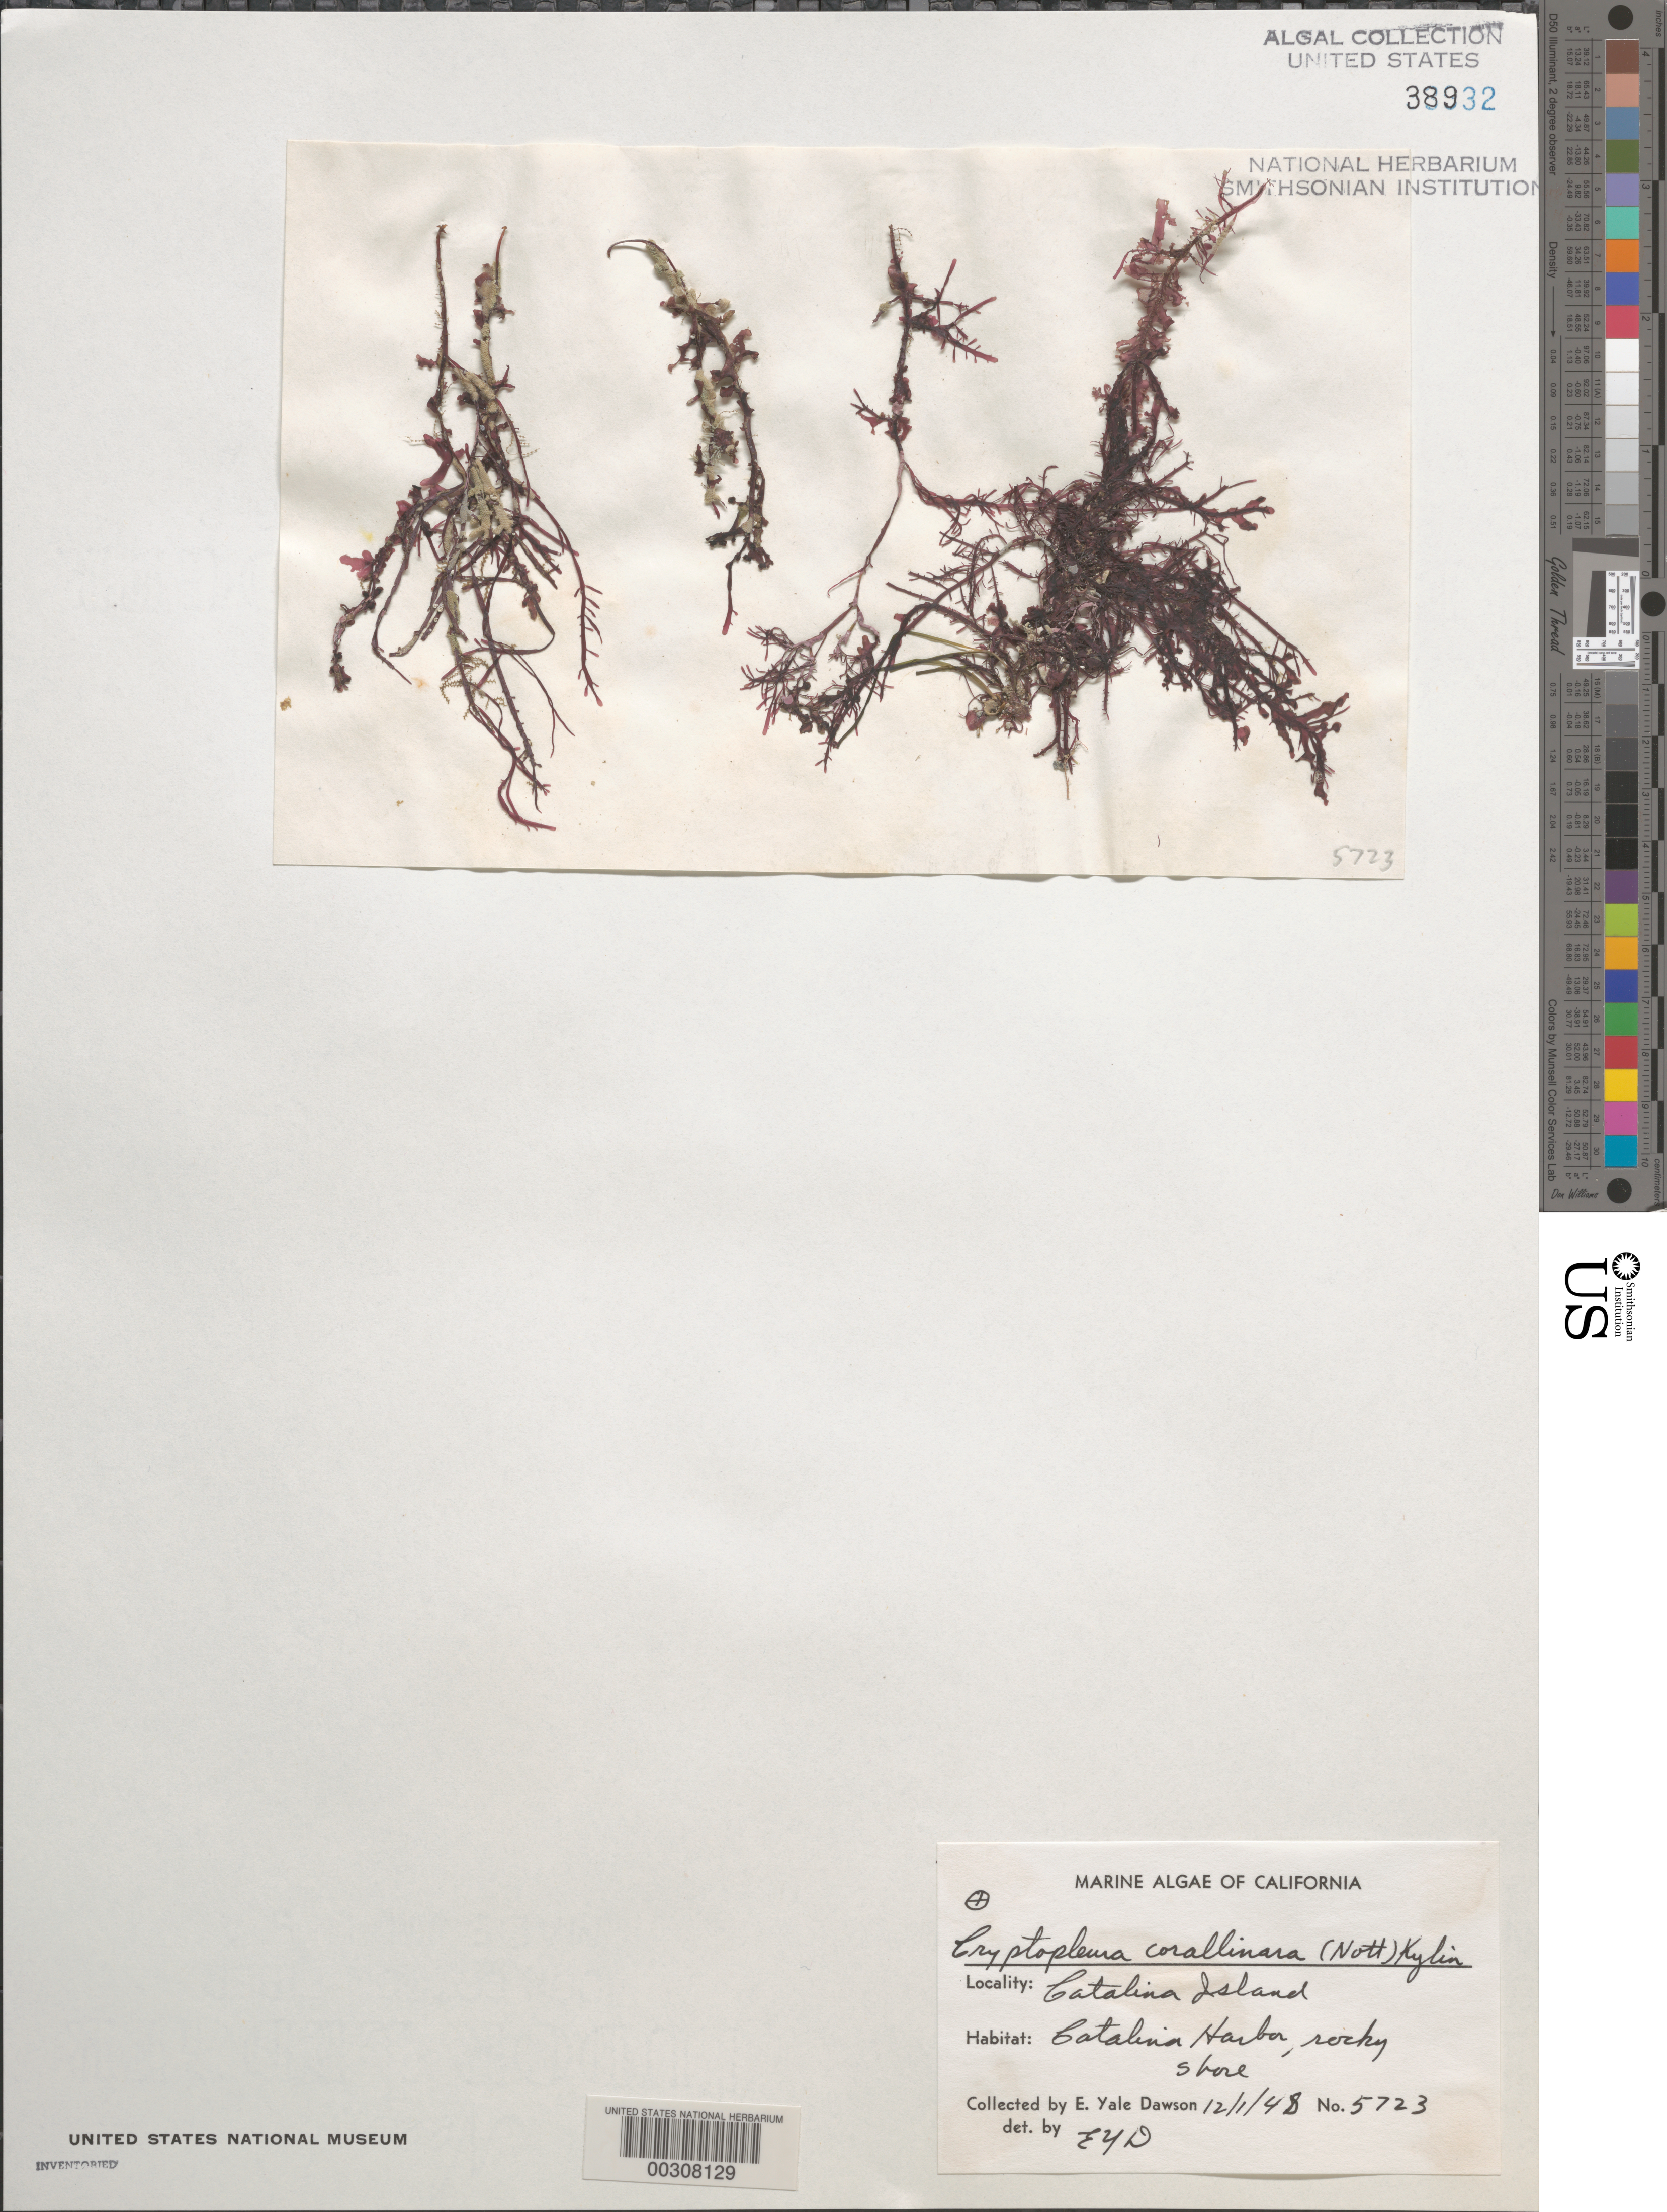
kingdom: Plantae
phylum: Rhodophyta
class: Florideophyceae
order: Ceramiales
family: Delesseriaceae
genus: Cryptopleura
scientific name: Cryptopleura corallinara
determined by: Dawson, E. Y.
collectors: E. Y. Dawson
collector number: EYD 5723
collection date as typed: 01 Dec 1948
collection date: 1948-12-01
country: United States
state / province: California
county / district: Los Angeles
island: Santa Catalina Island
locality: Catalina Harbor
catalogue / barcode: US 38932